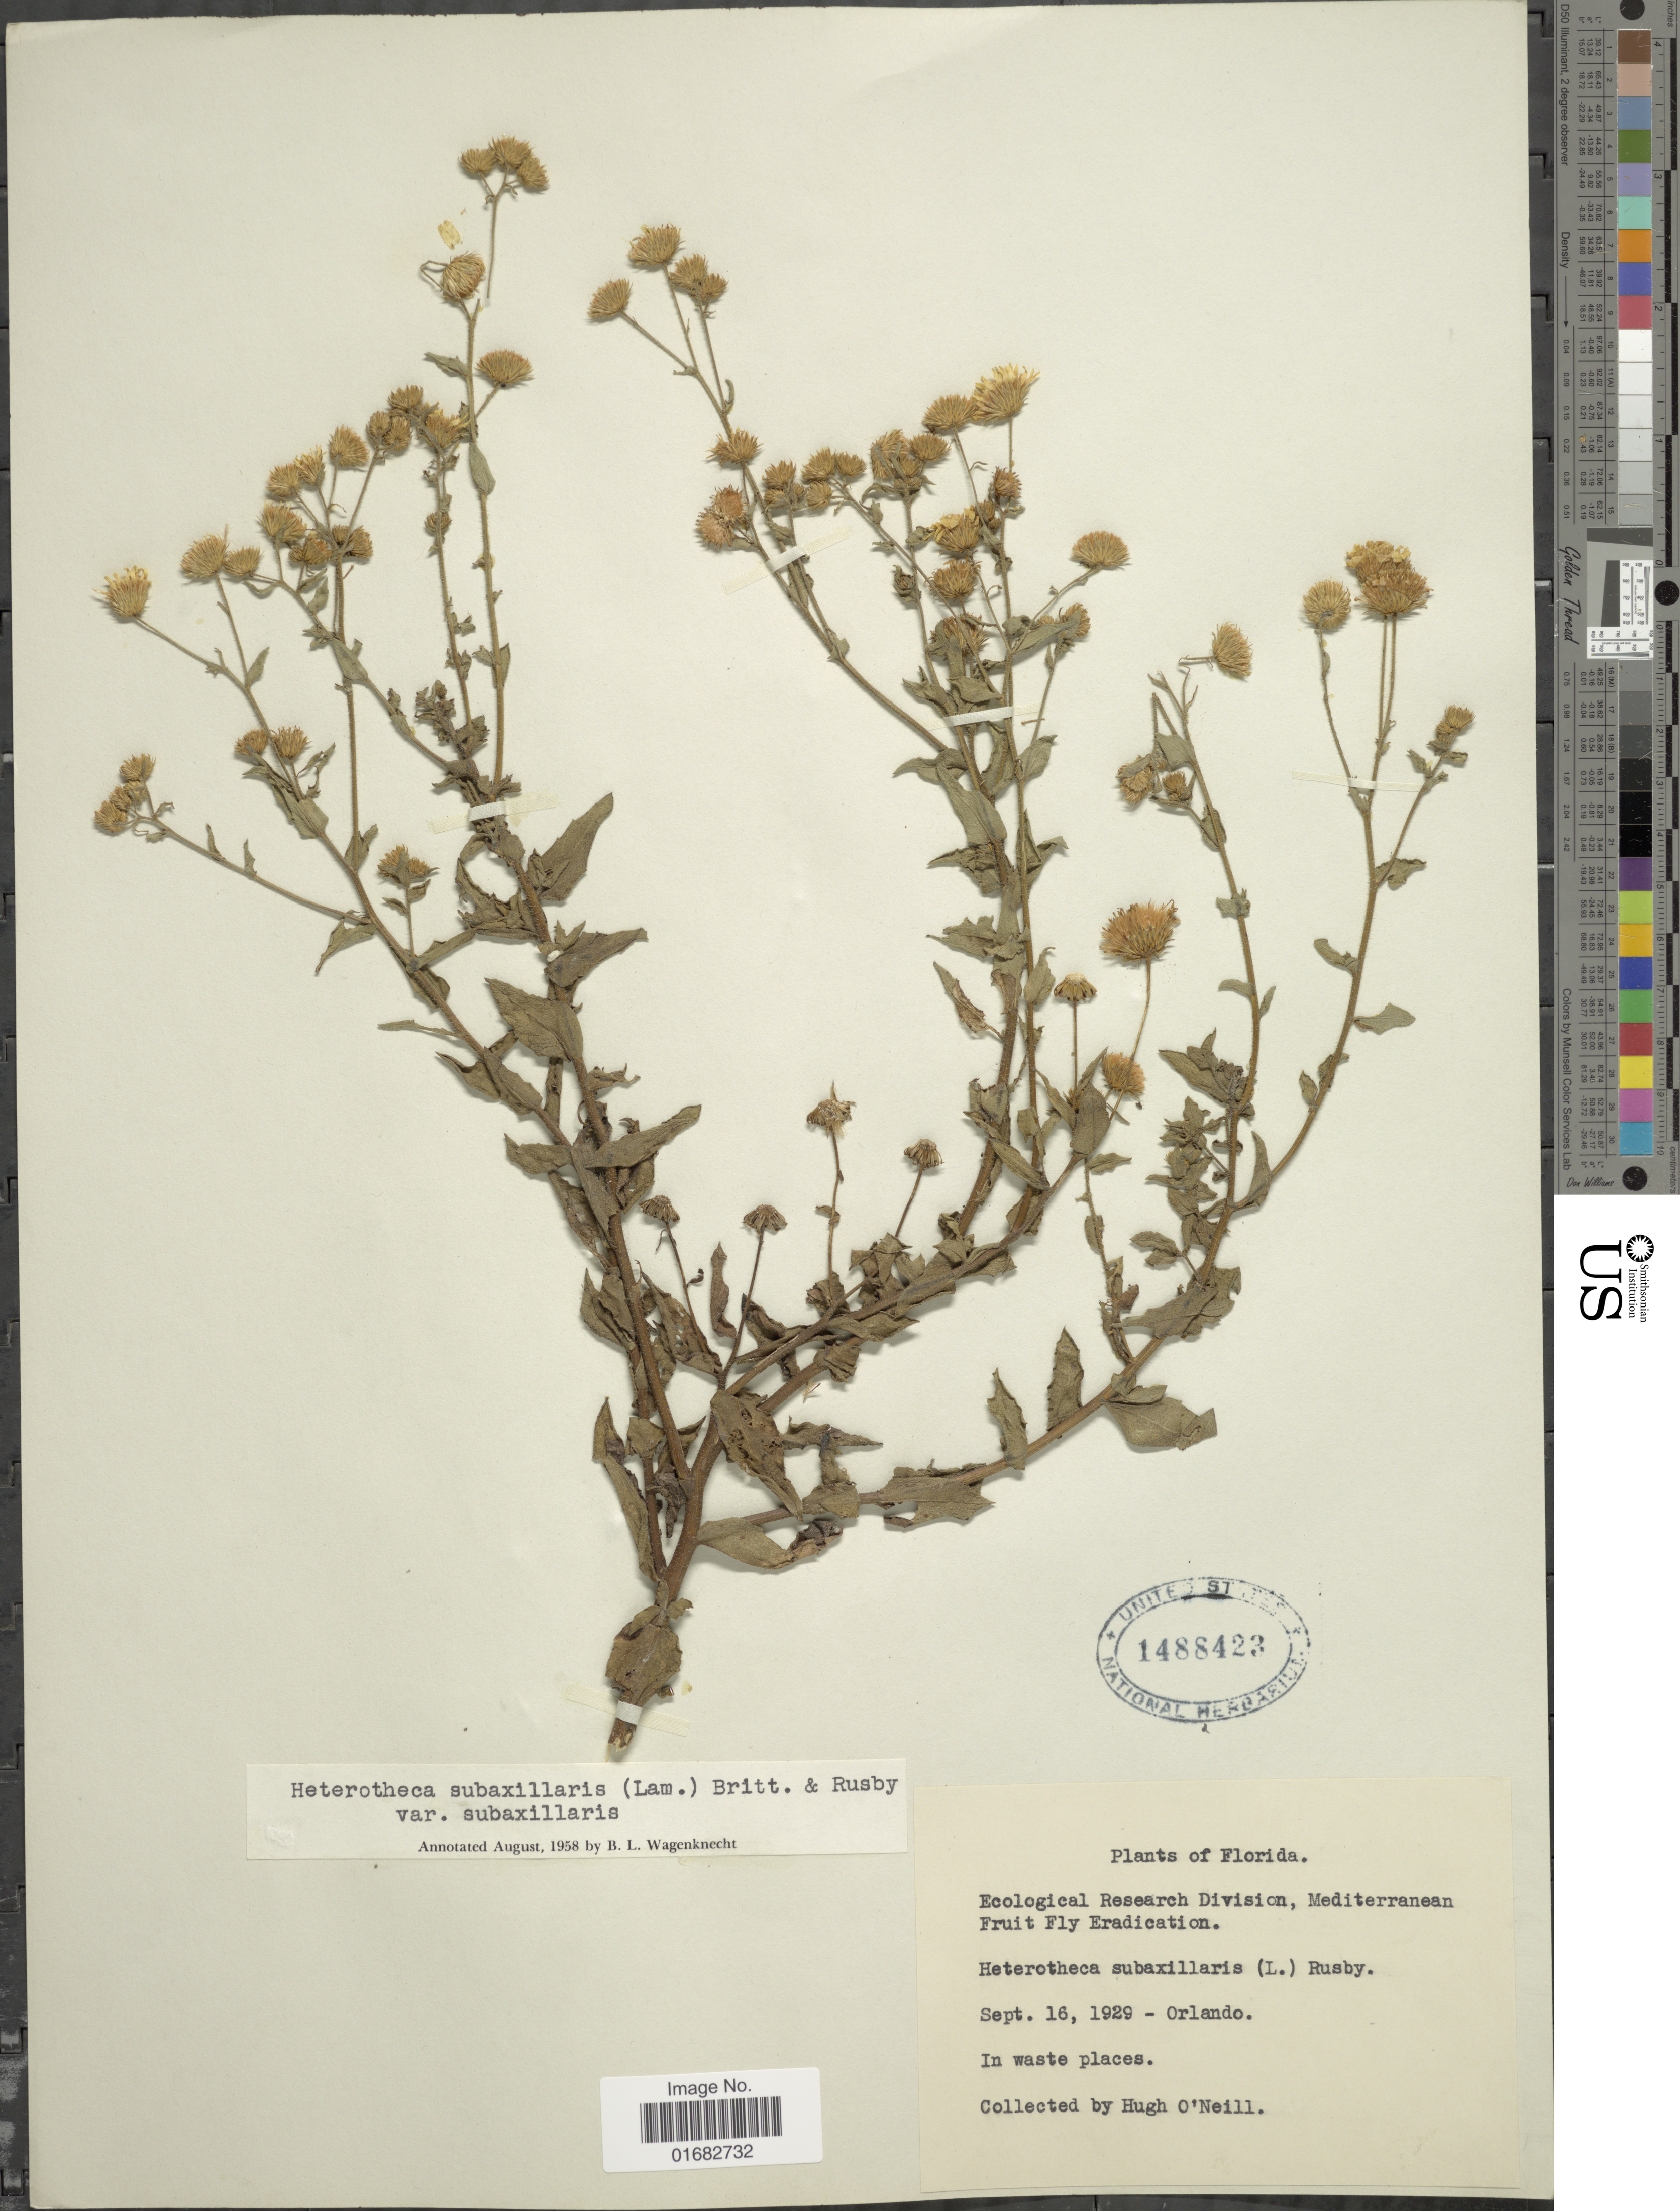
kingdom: Plantae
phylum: Tracheophyta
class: Magnoliopsida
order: Asterales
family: Asteraceae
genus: Heterotheca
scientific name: Heterotheca subaxillaris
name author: (Lam.) Britton & Rusby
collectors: H. T. O' Neill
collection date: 1929-09-16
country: United States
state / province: Florida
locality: Orlando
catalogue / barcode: US 1488423